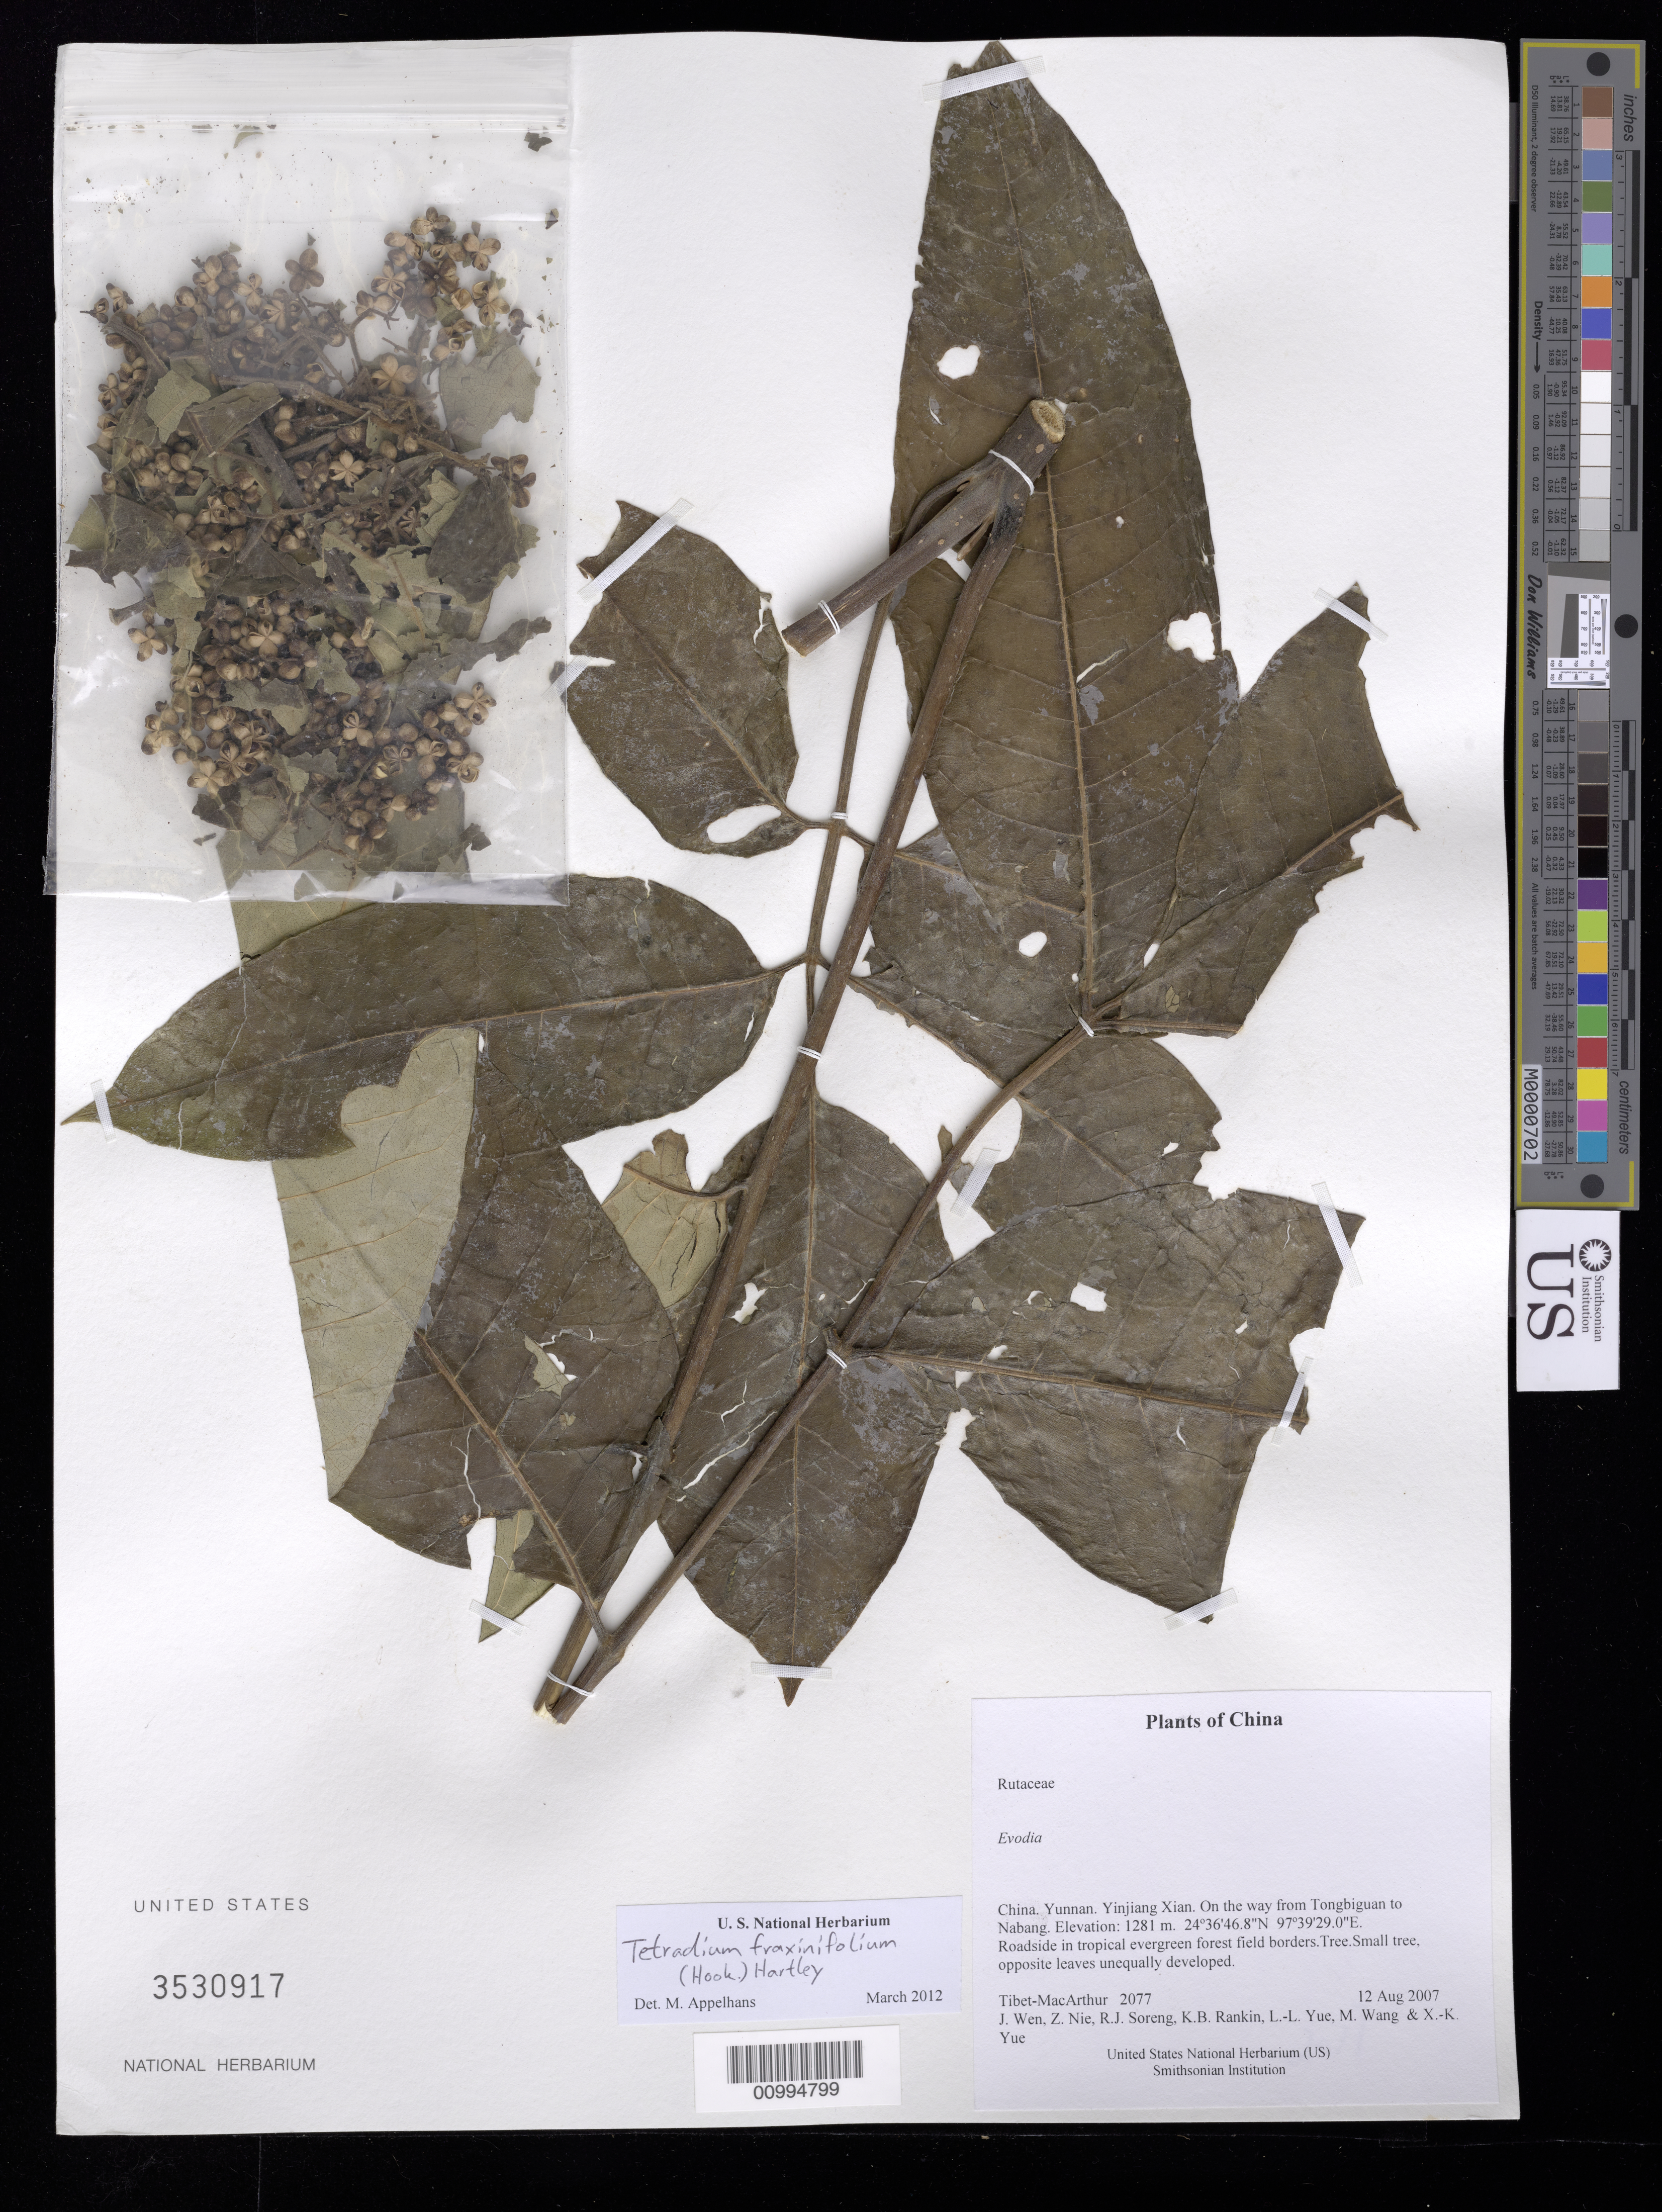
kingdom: Plantae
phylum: Tracheophyta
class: Magnoliopsida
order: Sapindales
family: Rutaceae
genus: Tetradium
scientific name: Tetradium fraxinifolium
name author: (Hook. f.) T.G. Hartley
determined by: Appelhans, M.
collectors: Tibet-MacArthur, J. Wen, Z. Nie, R. J. Soreng, K. Rankin, L. Yue, M. Wang & X. Yue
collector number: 2077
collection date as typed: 12 Aug 2007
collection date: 2007-08-12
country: China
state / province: Yunnan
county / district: Yinjiang Xian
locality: On the way from Tongbiguan to Nabang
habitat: Roadside in tropical evergreen forest field borders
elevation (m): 1281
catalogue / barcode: US 3530917